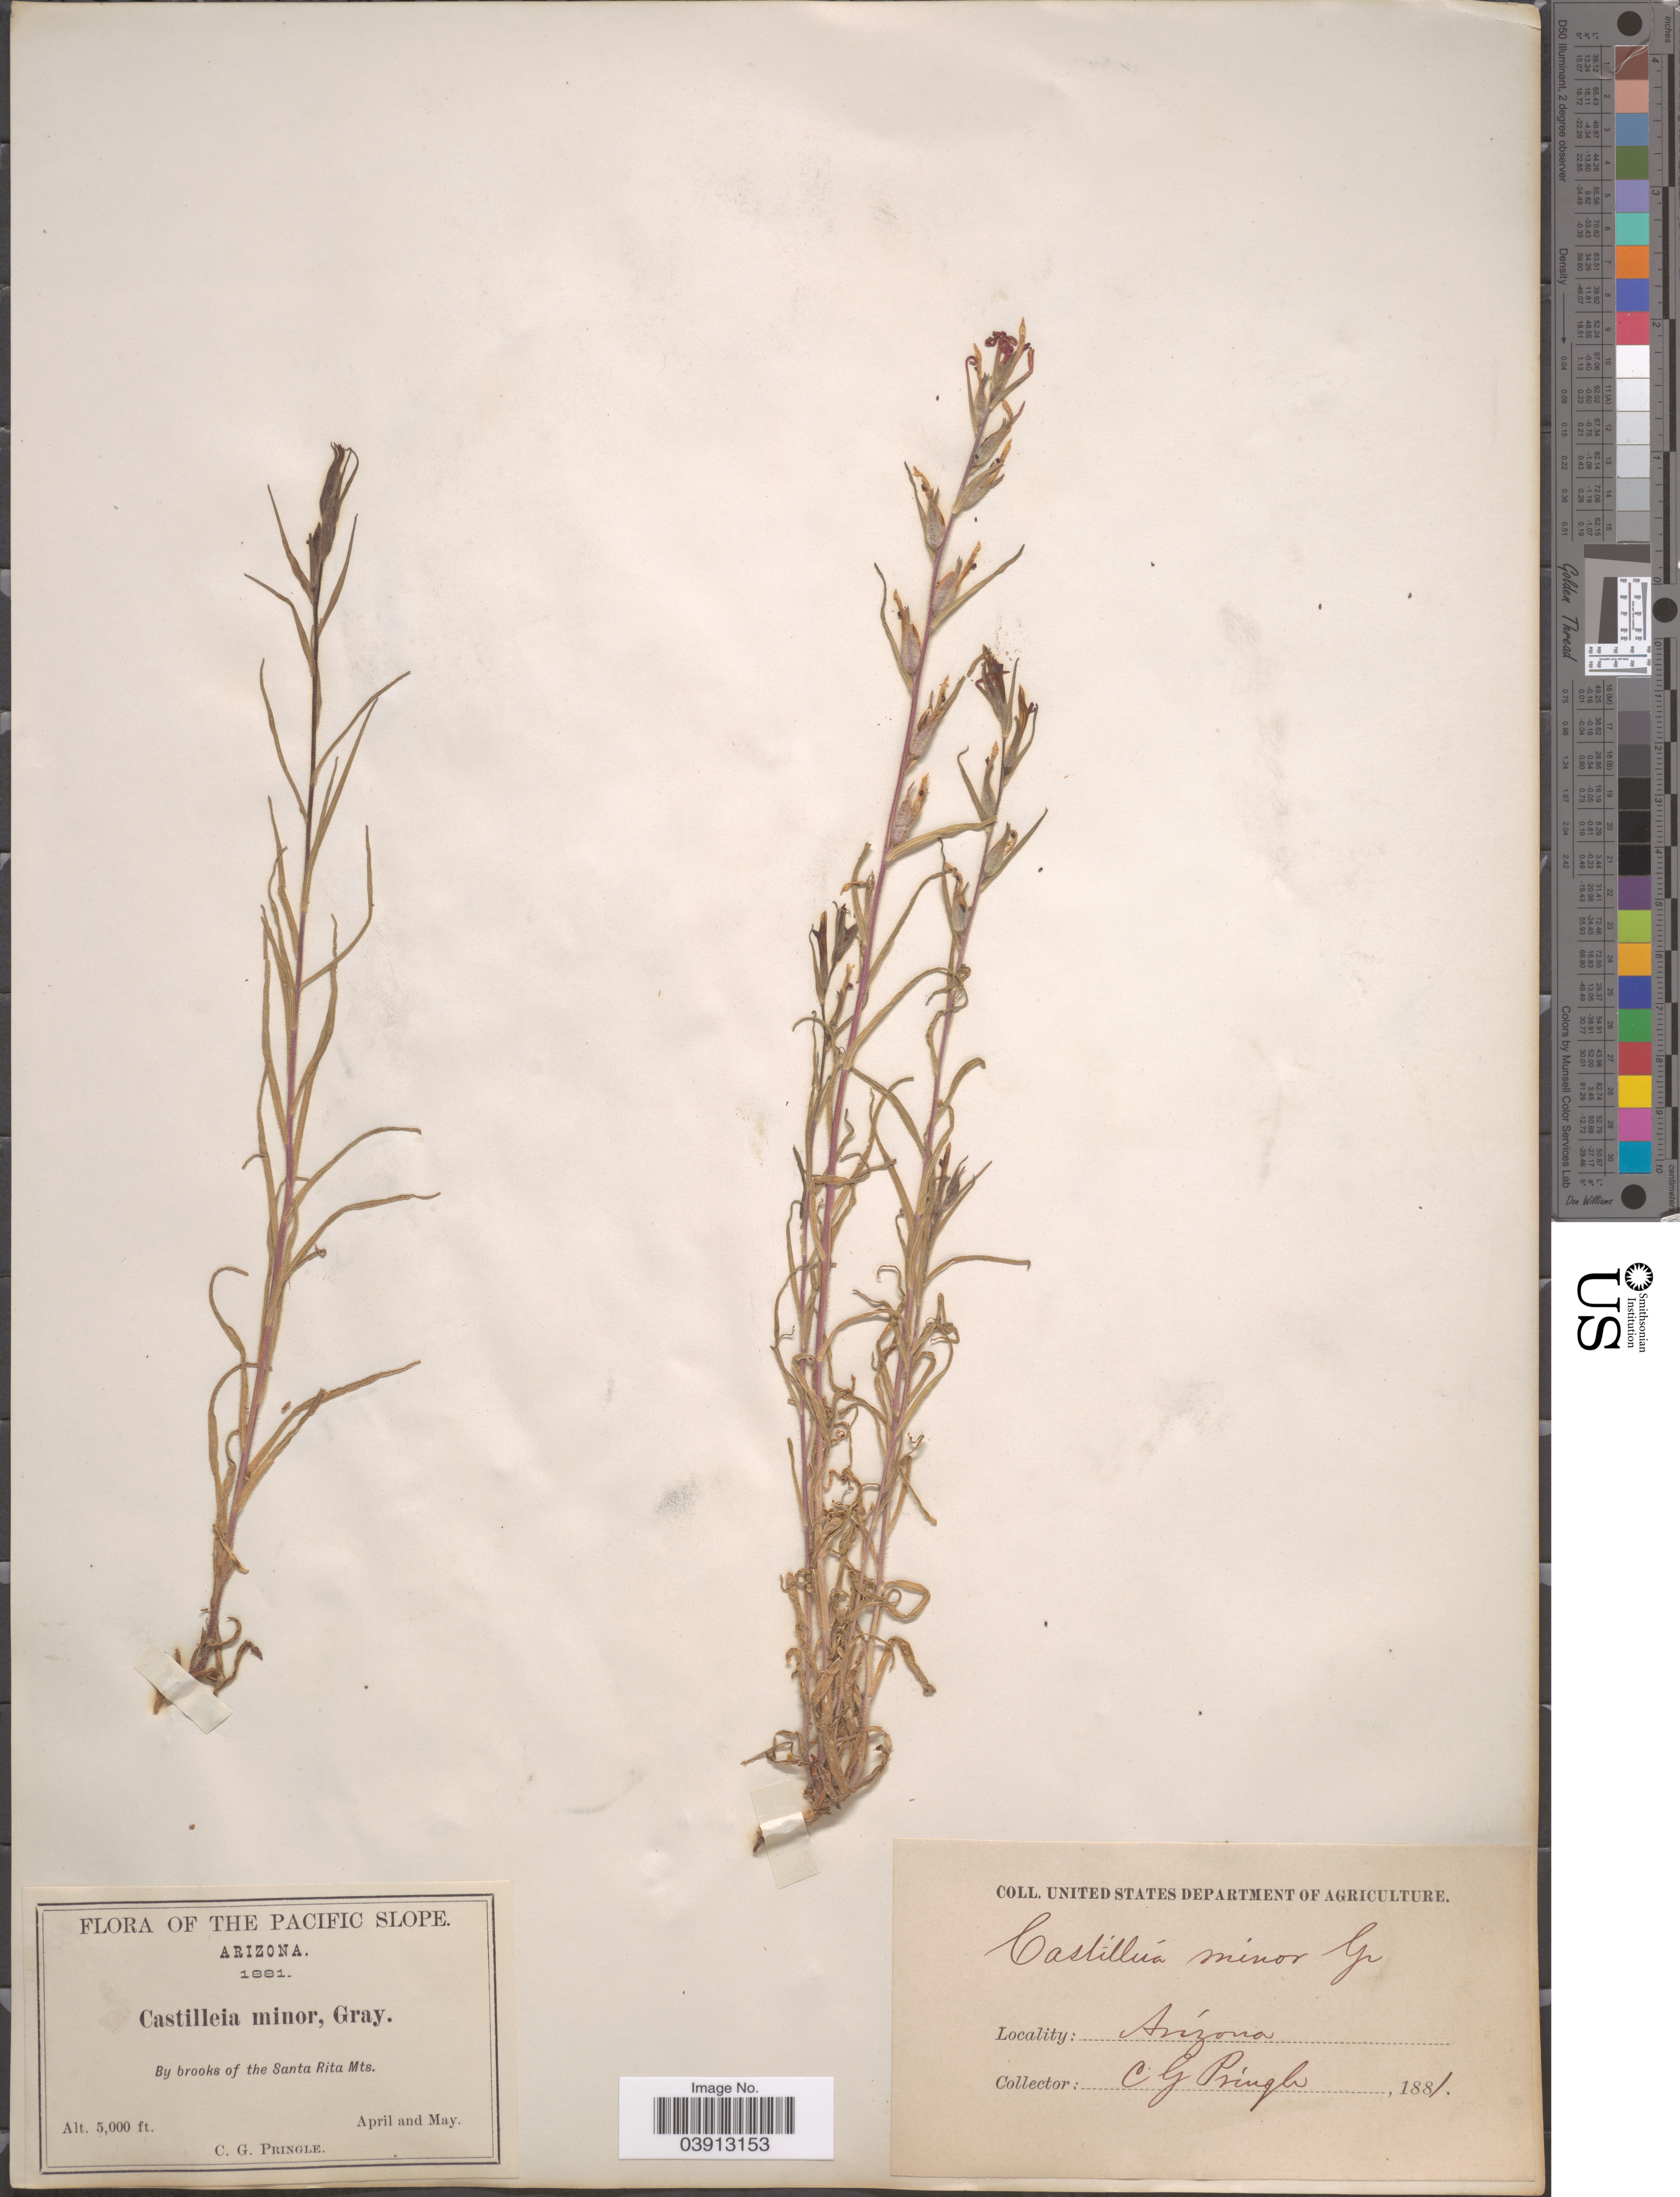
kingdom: Plantae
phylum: Tracheophyta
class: Magnoliopsida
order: Lamiales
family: Orobanchaceae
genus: Castilleja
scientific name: Castilleja minor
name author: A. Gray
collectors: C. G. Pringle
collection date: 1881-04/1881-05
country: United States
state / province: Arizona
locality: Pacific Slope. By brooks of the Santa Rita Mts.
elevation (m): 1524